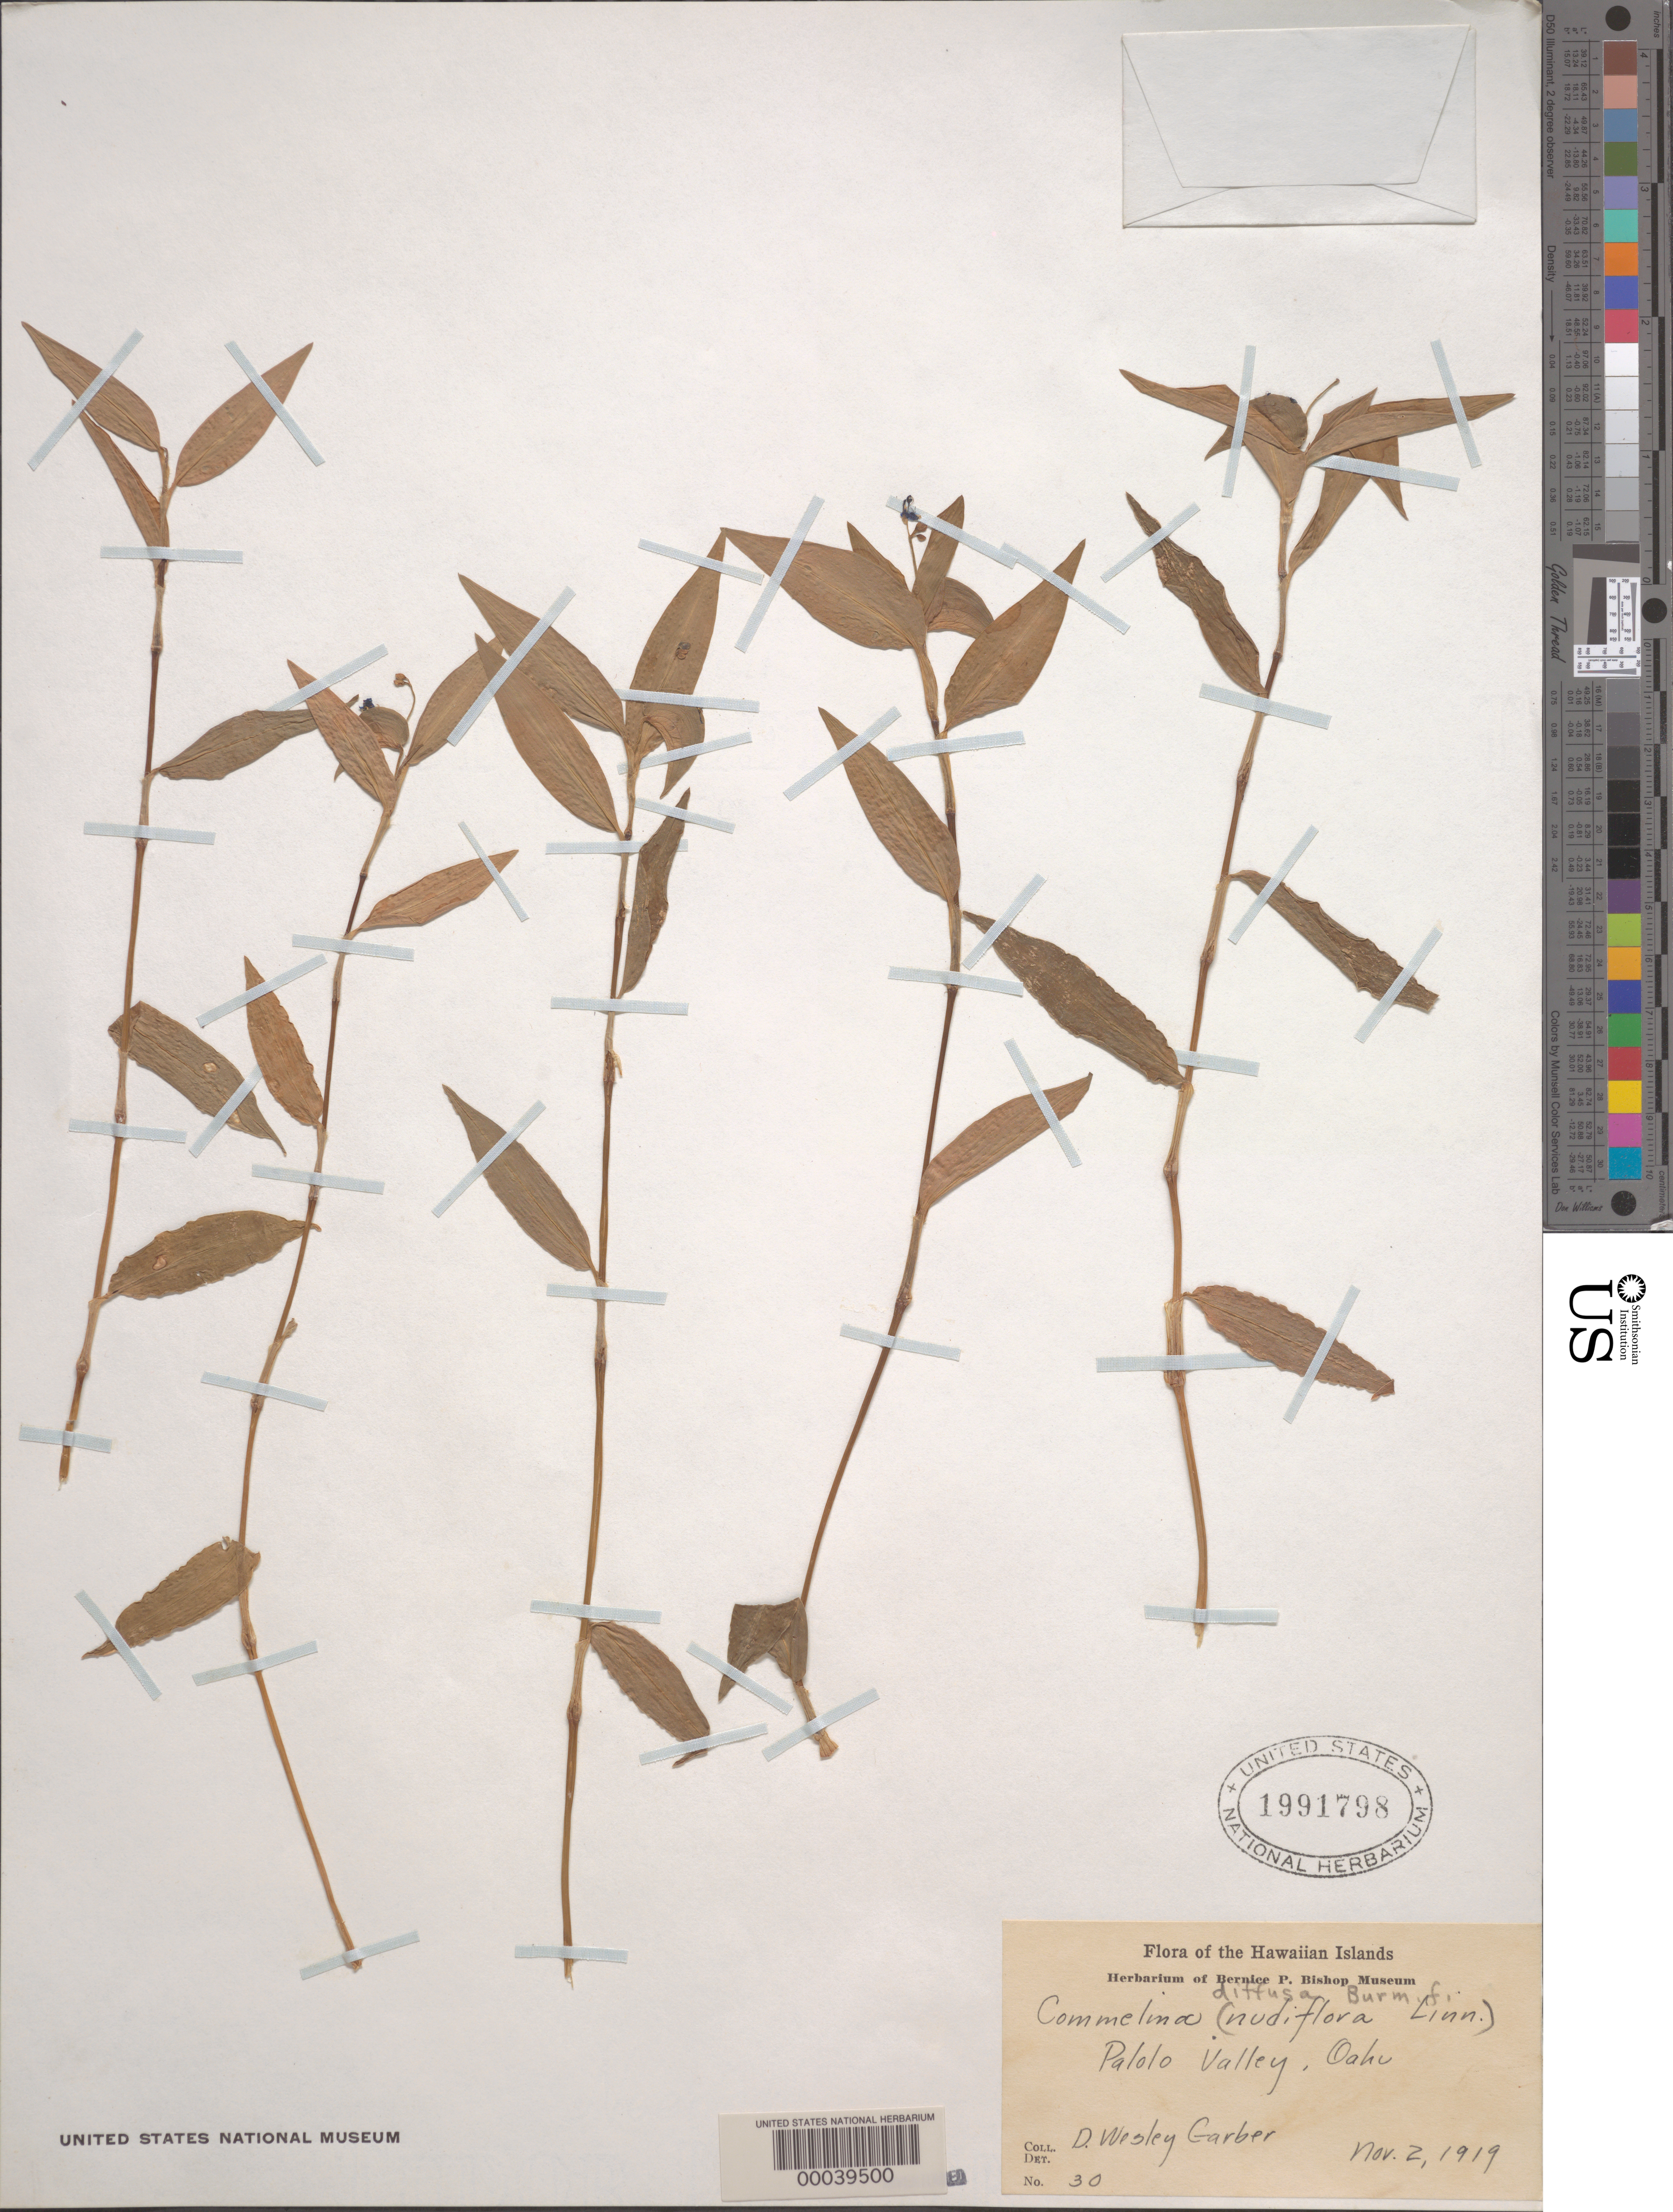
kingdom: Plantae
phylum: Tracheophyta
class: Liliopsida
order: Commelinales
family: Commelinaceae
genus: Commelina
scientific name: Commelina diffusa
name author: Burm. f.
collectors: D. W. Garber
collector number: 30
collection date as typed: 02 Nov 1919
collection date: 1919-11-02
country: United States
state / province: Hawaii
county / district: Honolulu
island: Oahu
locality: Palolo valley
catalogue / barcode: US 1991798